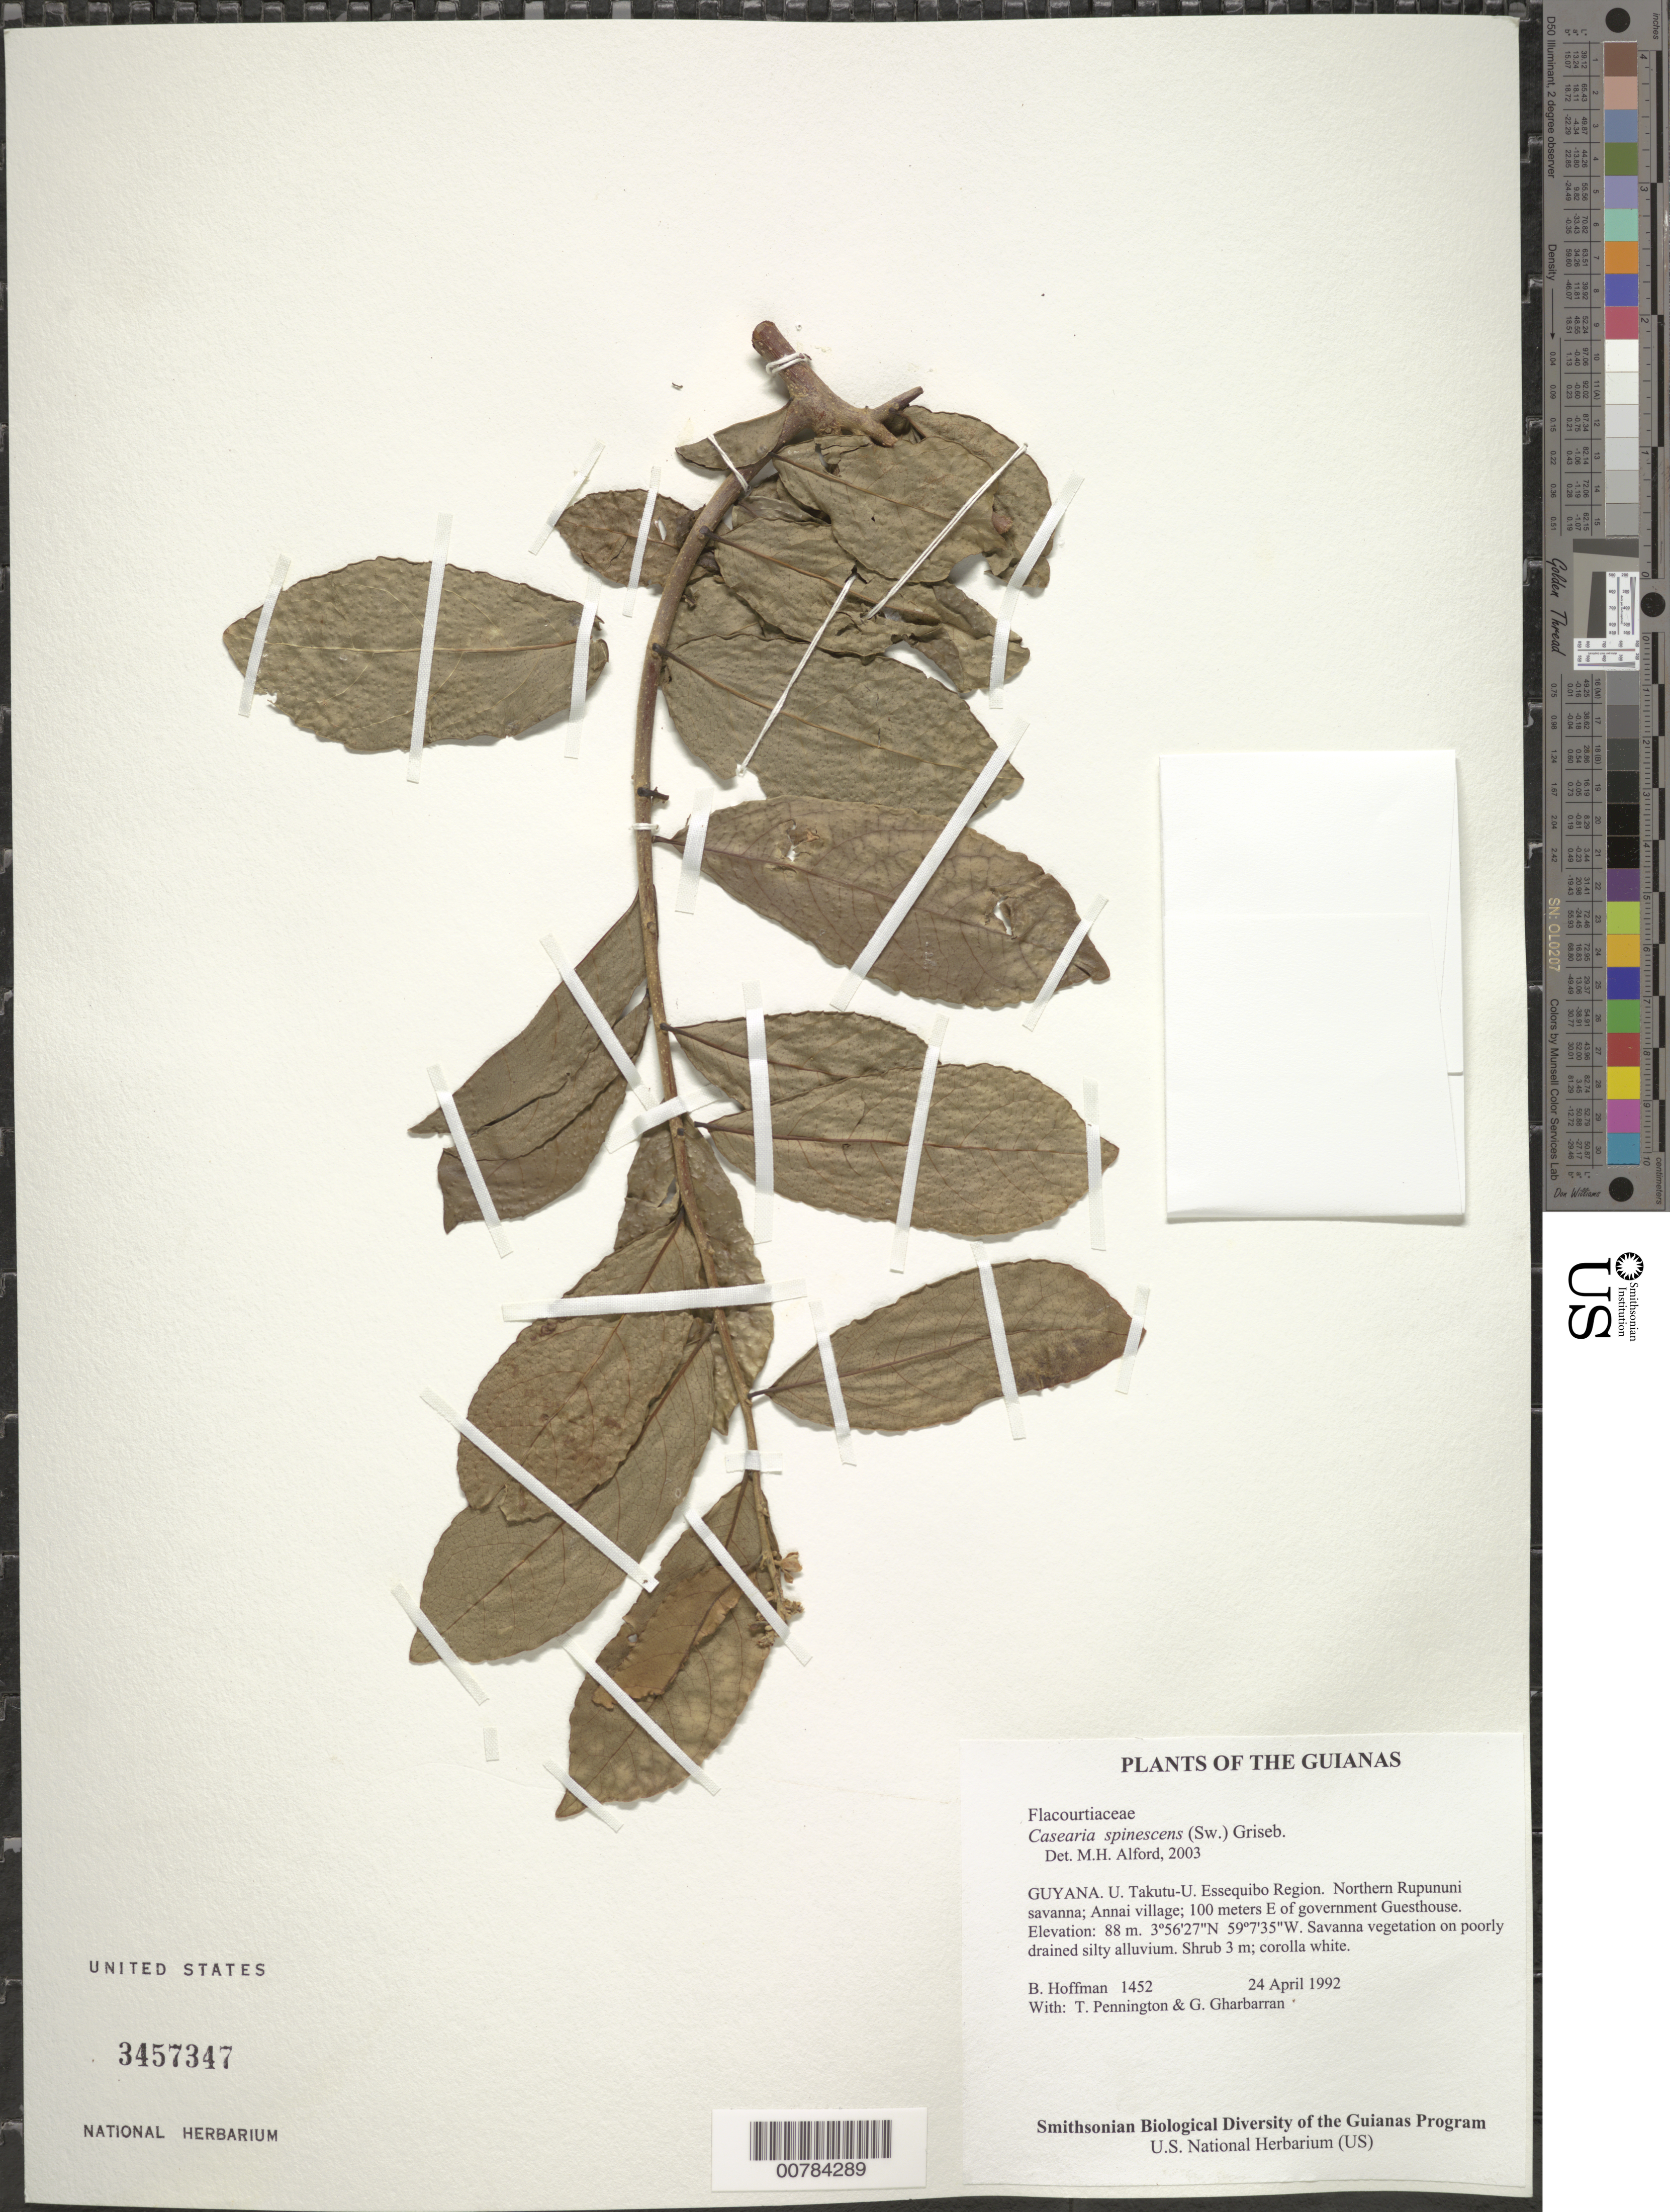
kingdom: Plantae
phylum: Tracheophyta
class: Magnoliopsida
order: Malpighiales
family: Salicaceae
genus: Casearia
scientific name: Casearia spinescens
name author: (Sw.) Griseb.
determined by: Alford, Mac Haverson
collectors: B. Hoffman, R. T. Pennington & G. Gharbarran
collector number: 1452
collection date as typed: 24 April 1992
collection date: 1992-04-24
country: Guyana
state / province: U. Takutu-U. Essequibo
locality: Northern Rupununi savanna; Annai village; 100 meters E of government Guesthouse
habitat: Savanna vegetation on poorly drained silty alluvium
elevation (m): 88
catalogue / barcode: US 3457347